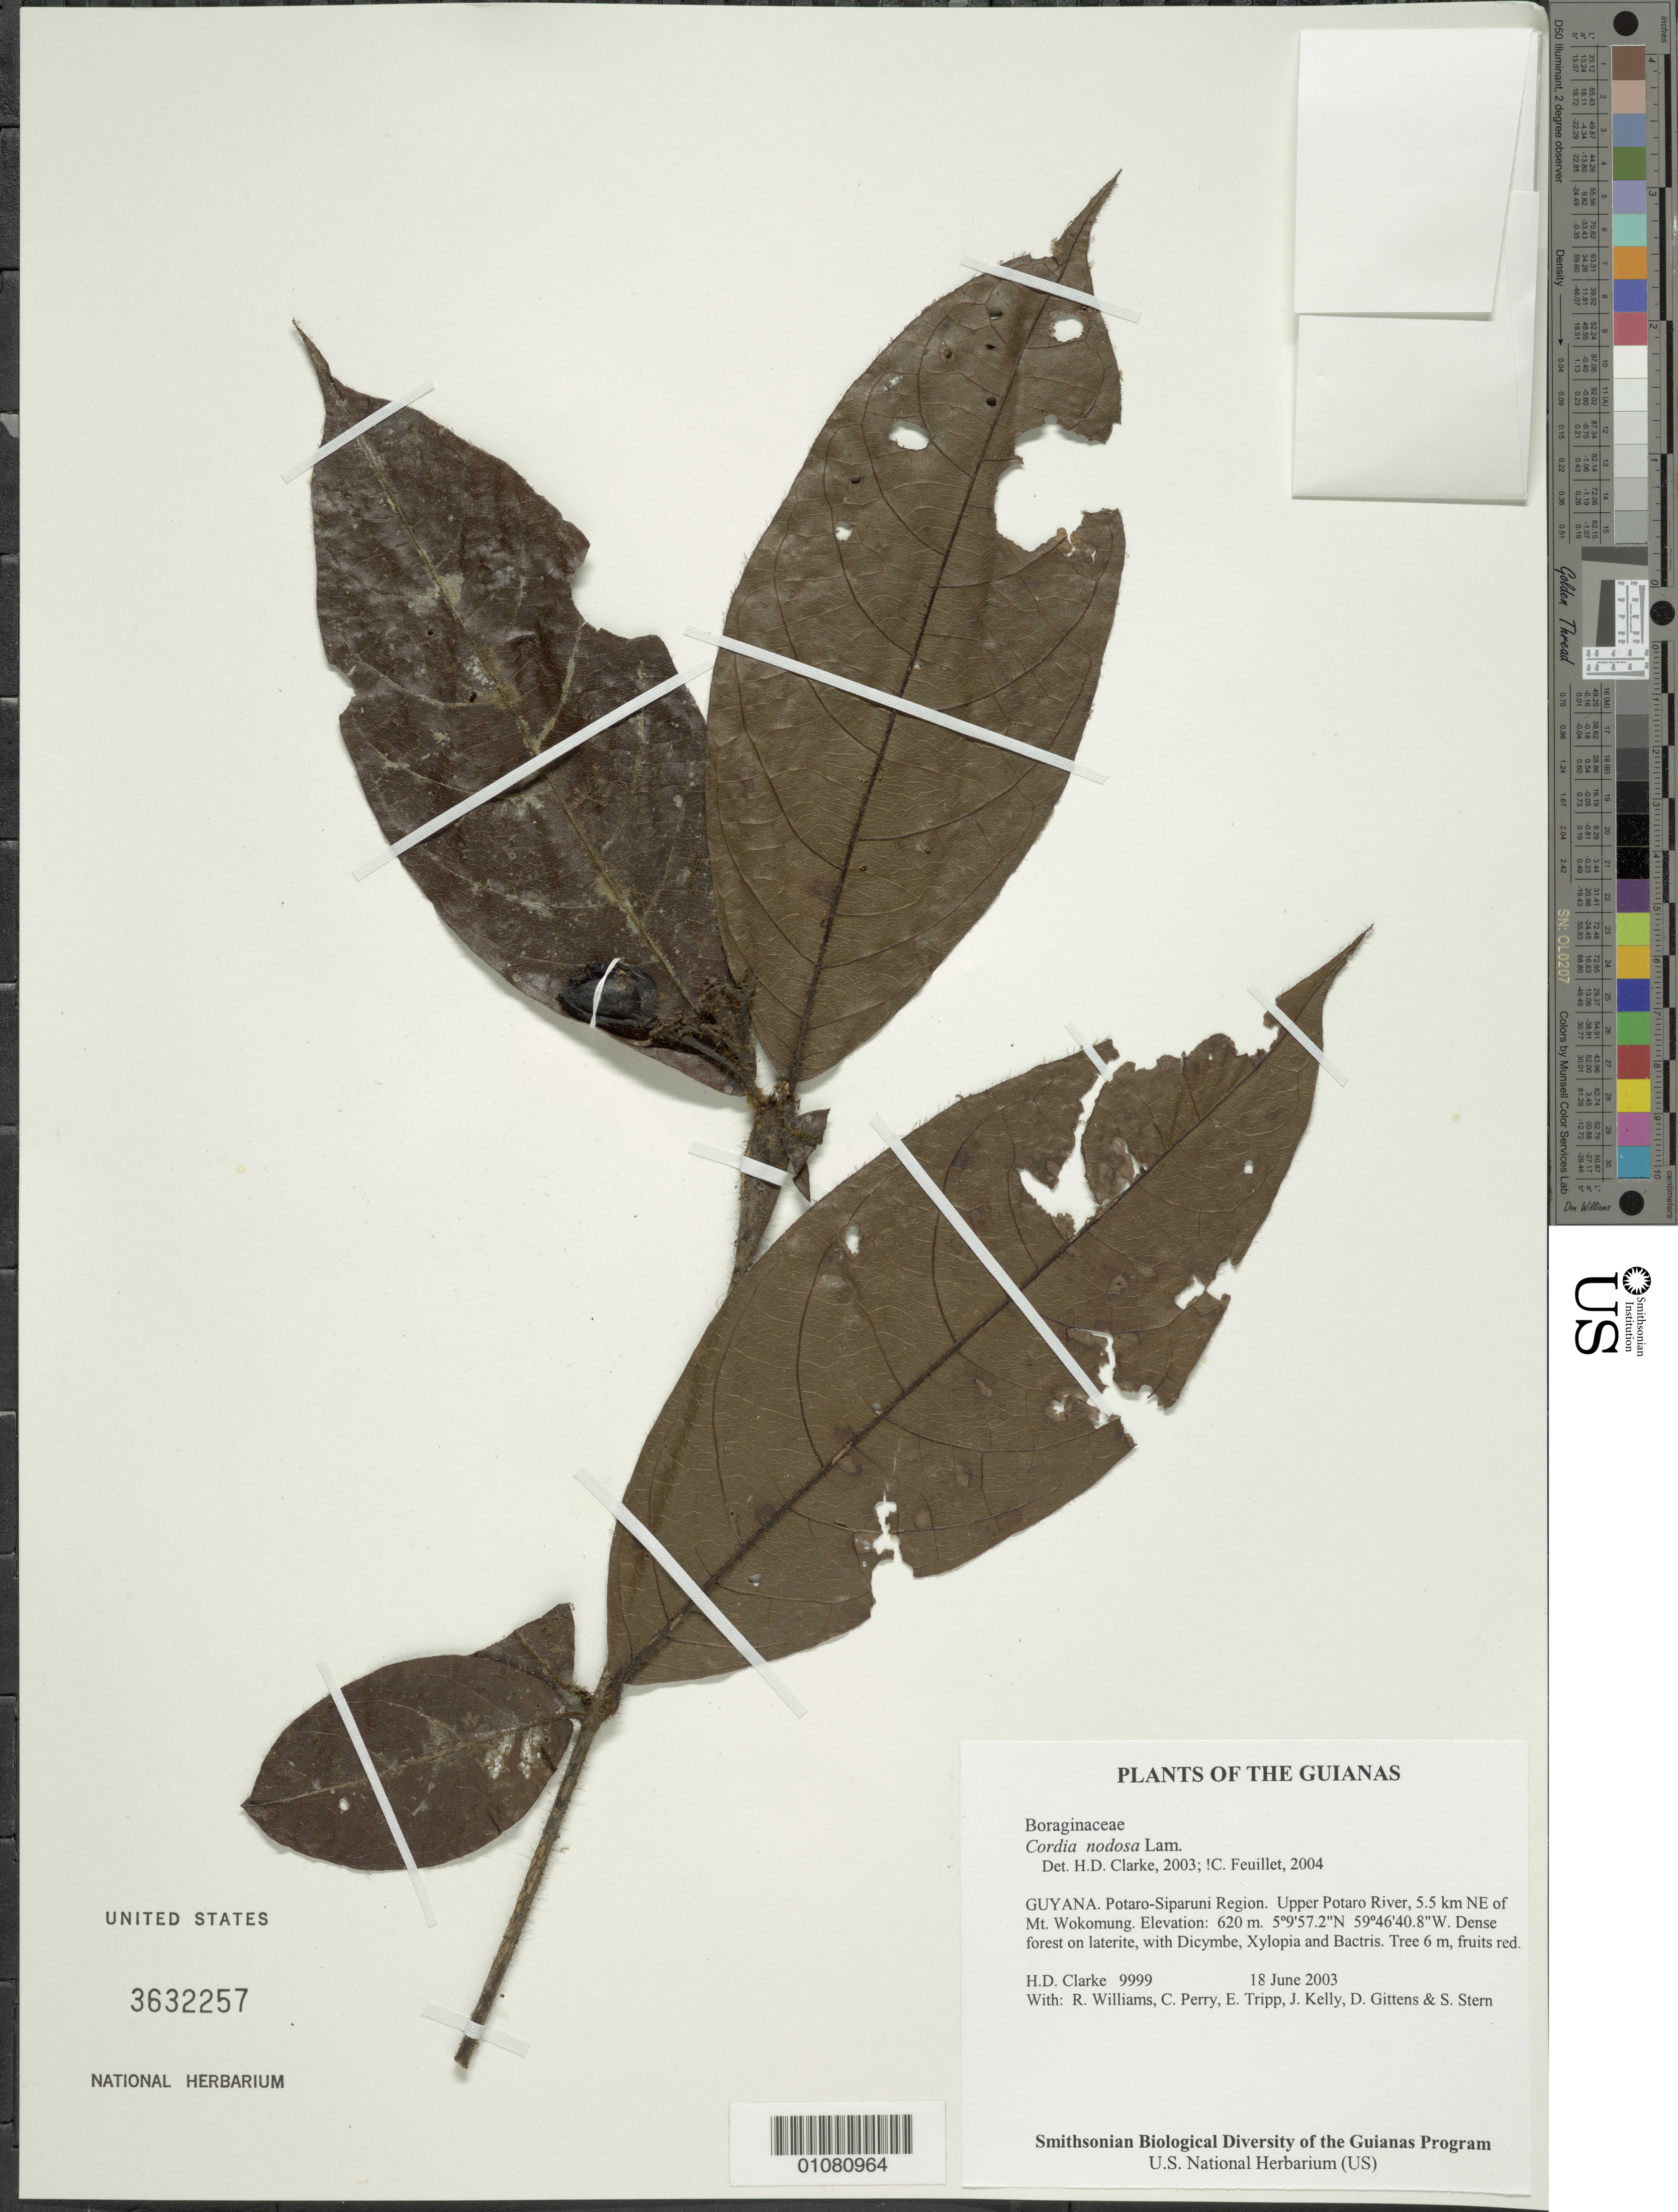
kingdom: Plantae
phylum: Tracheophyta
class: Magnoliopsida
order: Boraginales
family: Cordiaceae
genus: Cordia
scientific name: Cordia nodosa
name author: Lam.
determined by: Feuillet, C.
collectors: H. D. Clarke, R. Williams, C. Perry, E. Tripp, J. Kelly, D. Gittens & S. R. Stern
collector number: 9999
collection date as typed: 18 June 2003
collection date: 2003-06-18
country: Guyana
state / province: Potaro-Siparuni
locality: Upper Potaro River, 5.5 km NE of Mt. Wokomung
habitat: Dense forest on laterite, with Dicymbe, Xylopia and Bactris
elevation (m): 620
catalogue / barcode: US 3632257